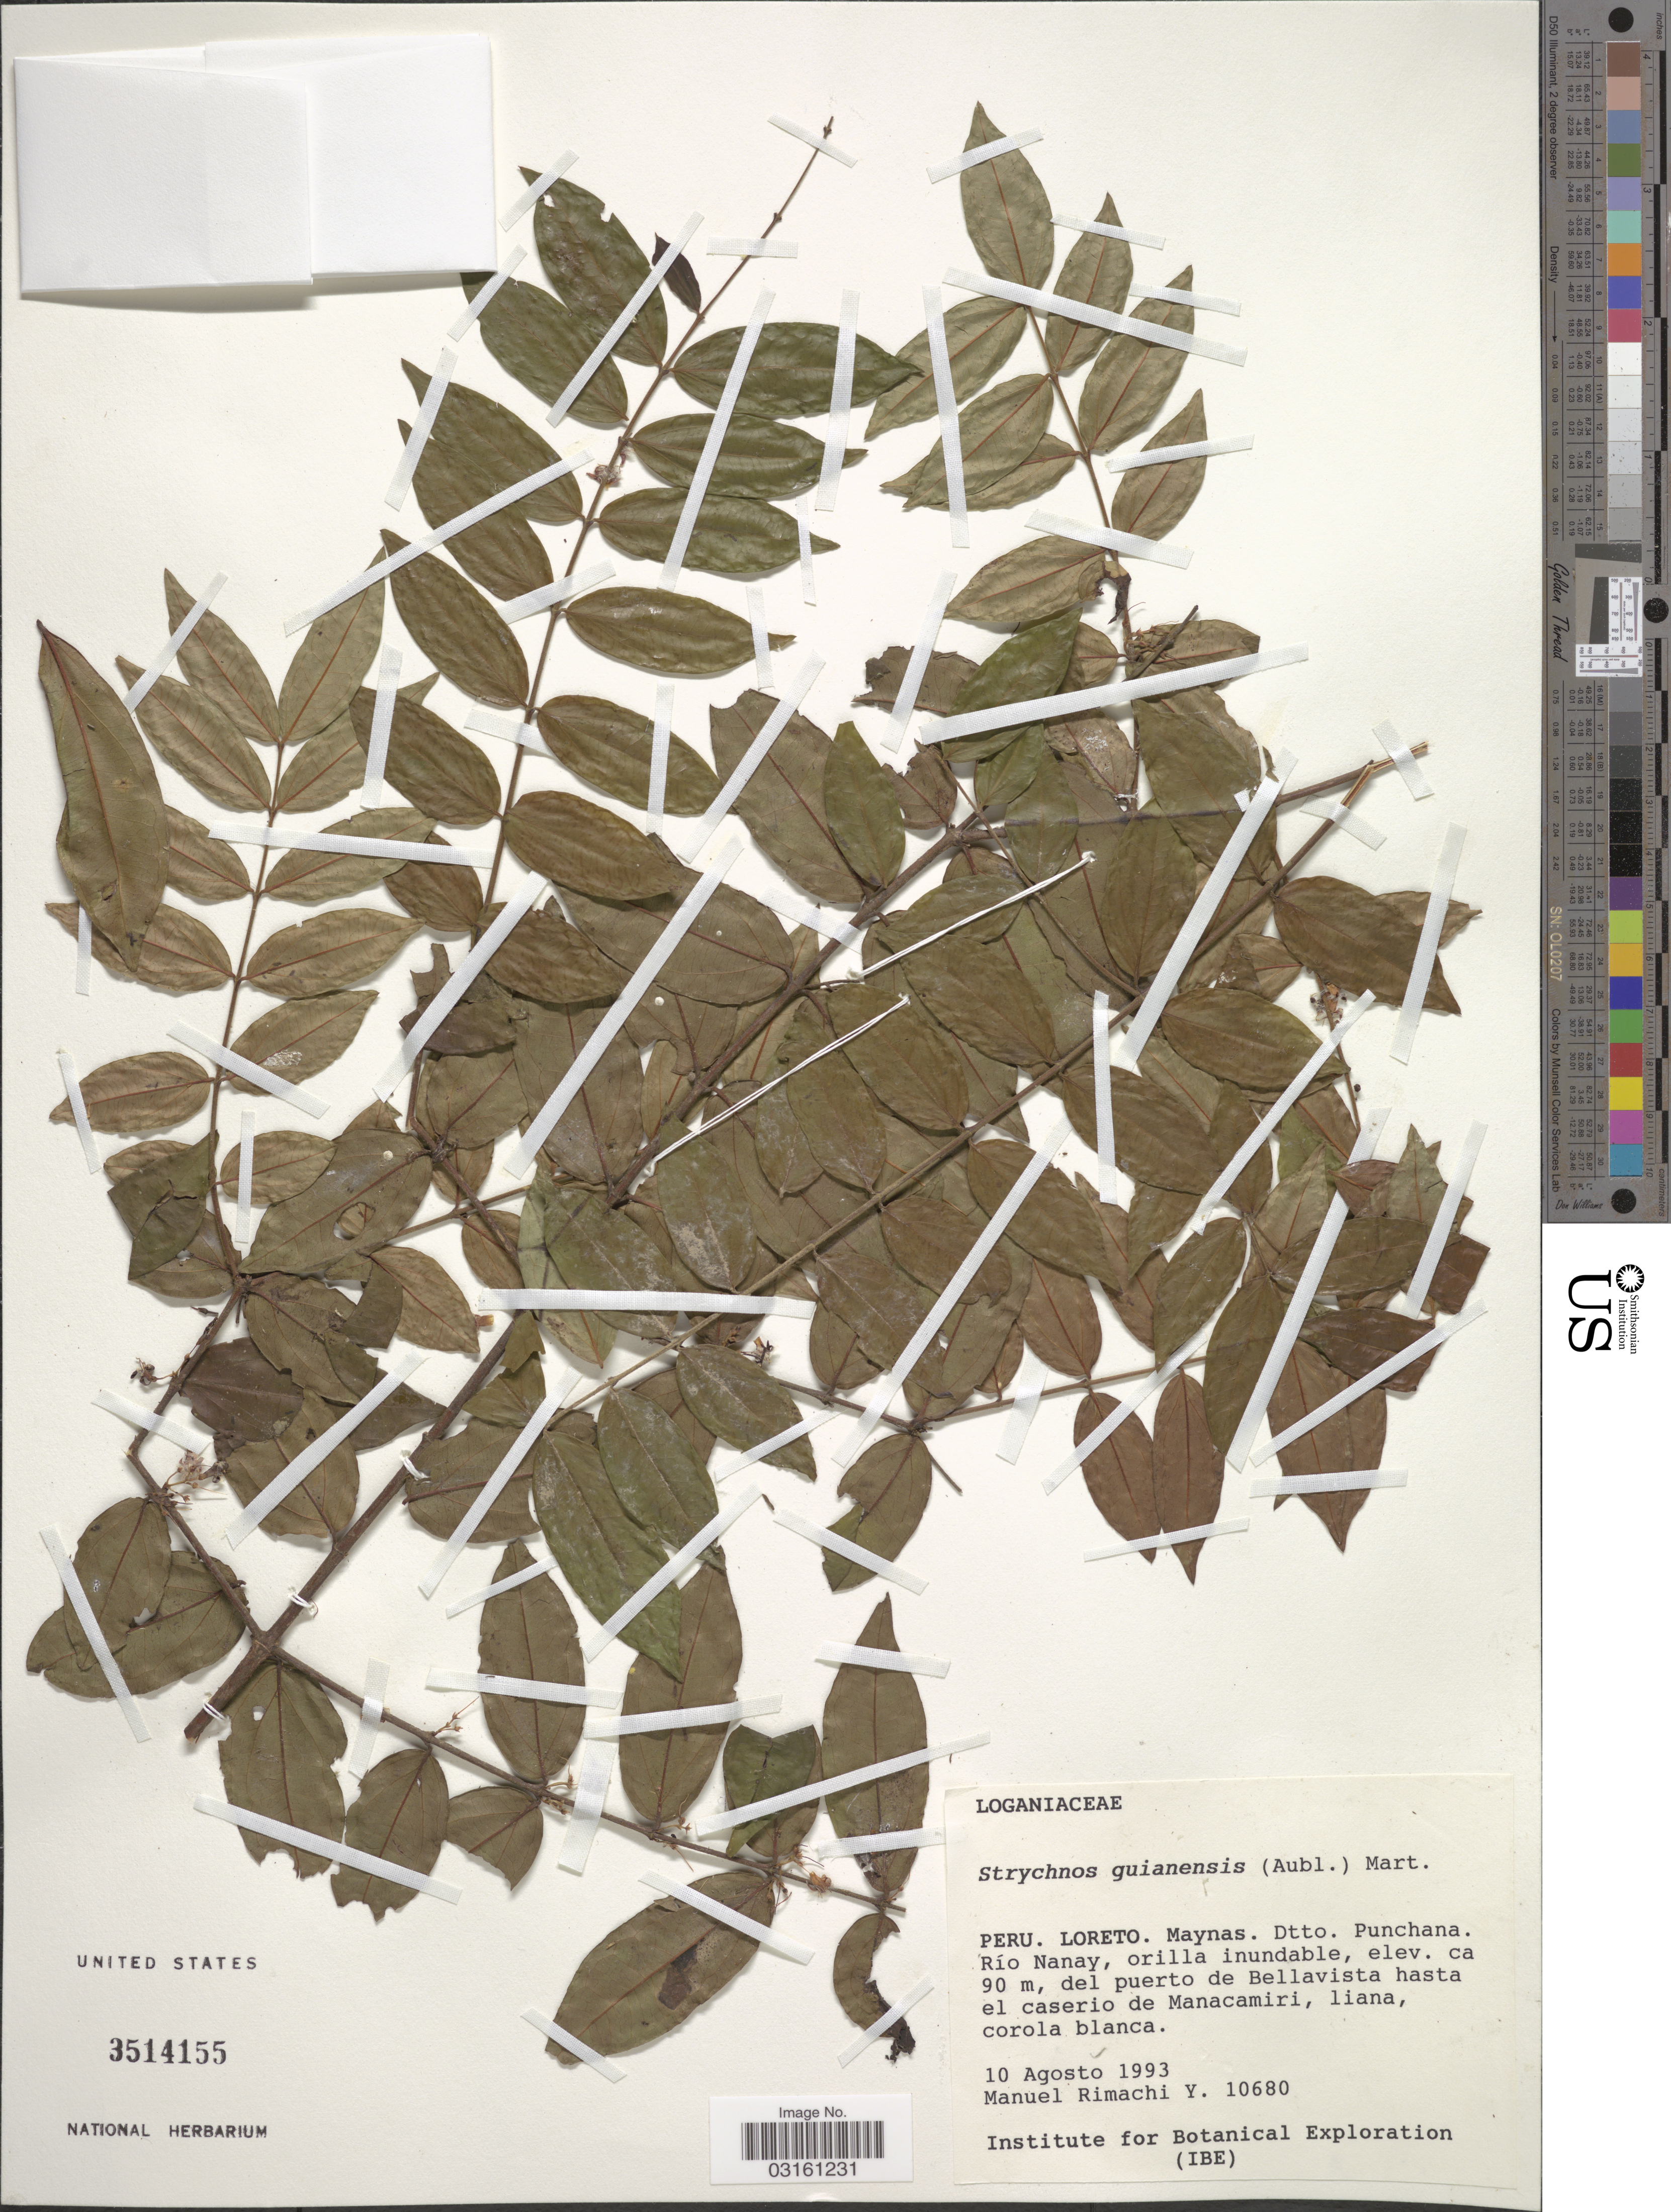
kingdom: Plantae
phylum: Tracheophyta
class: Magnoliopsida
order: Gentianales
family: Loganiaceae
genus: Strychnos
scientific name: Strychnos guianensis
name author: (Aubl.) Mart.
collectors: M. Rimachi Y.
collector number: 10680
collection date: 1993-08-10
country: Peru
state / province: Loreto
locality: Maynas, Dtto. Punchana, Río Nanay, orilla inundable, del puerto de Bellavista hasta el caseriode de Manacamiri.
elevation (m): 90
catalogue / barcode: US 3514155